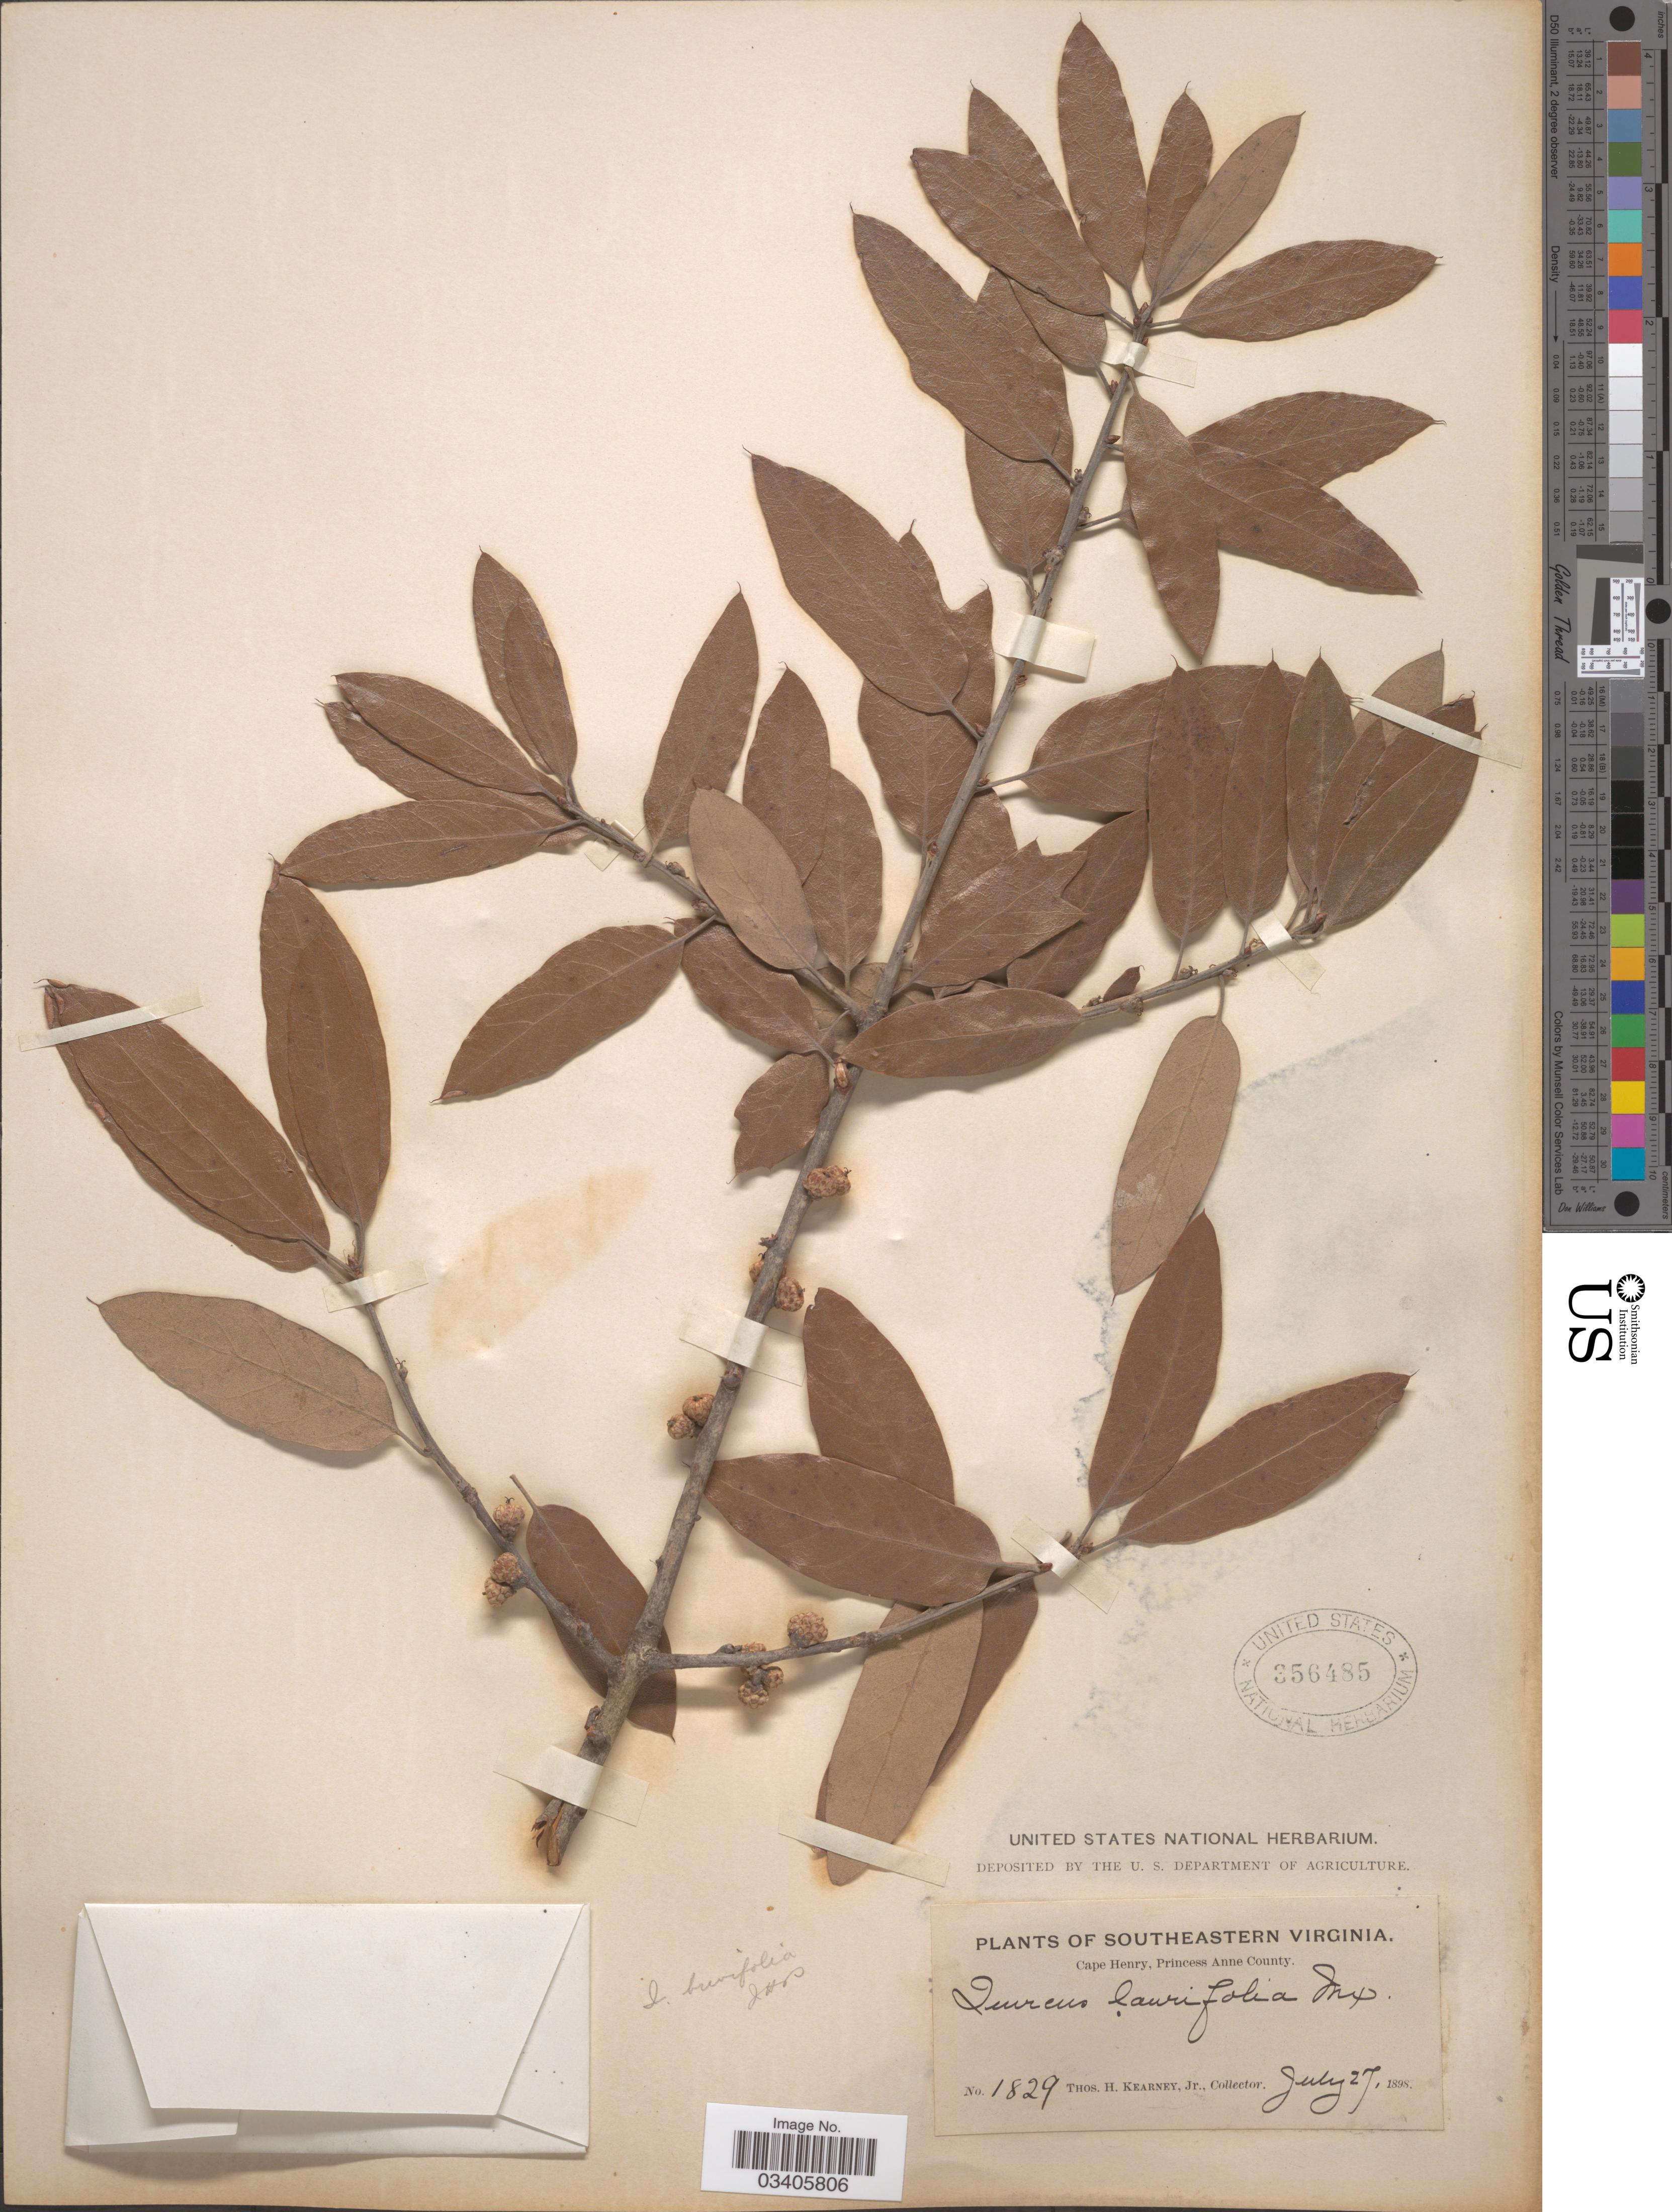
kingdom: Plantae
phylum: Tracheophyta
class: Magnoliopsida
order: Fagales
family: Fagaceae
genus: Quercus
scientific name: Quercus incana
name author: W. Bartram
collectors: T. H. Kearney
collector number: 1829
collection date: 1898-07-27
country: United States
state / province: Virginia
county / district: City of Virginia Beach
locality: Southeastern Virginia. Cape Henry, Princess Anne (=historic county name) County.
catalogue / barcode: US 356485